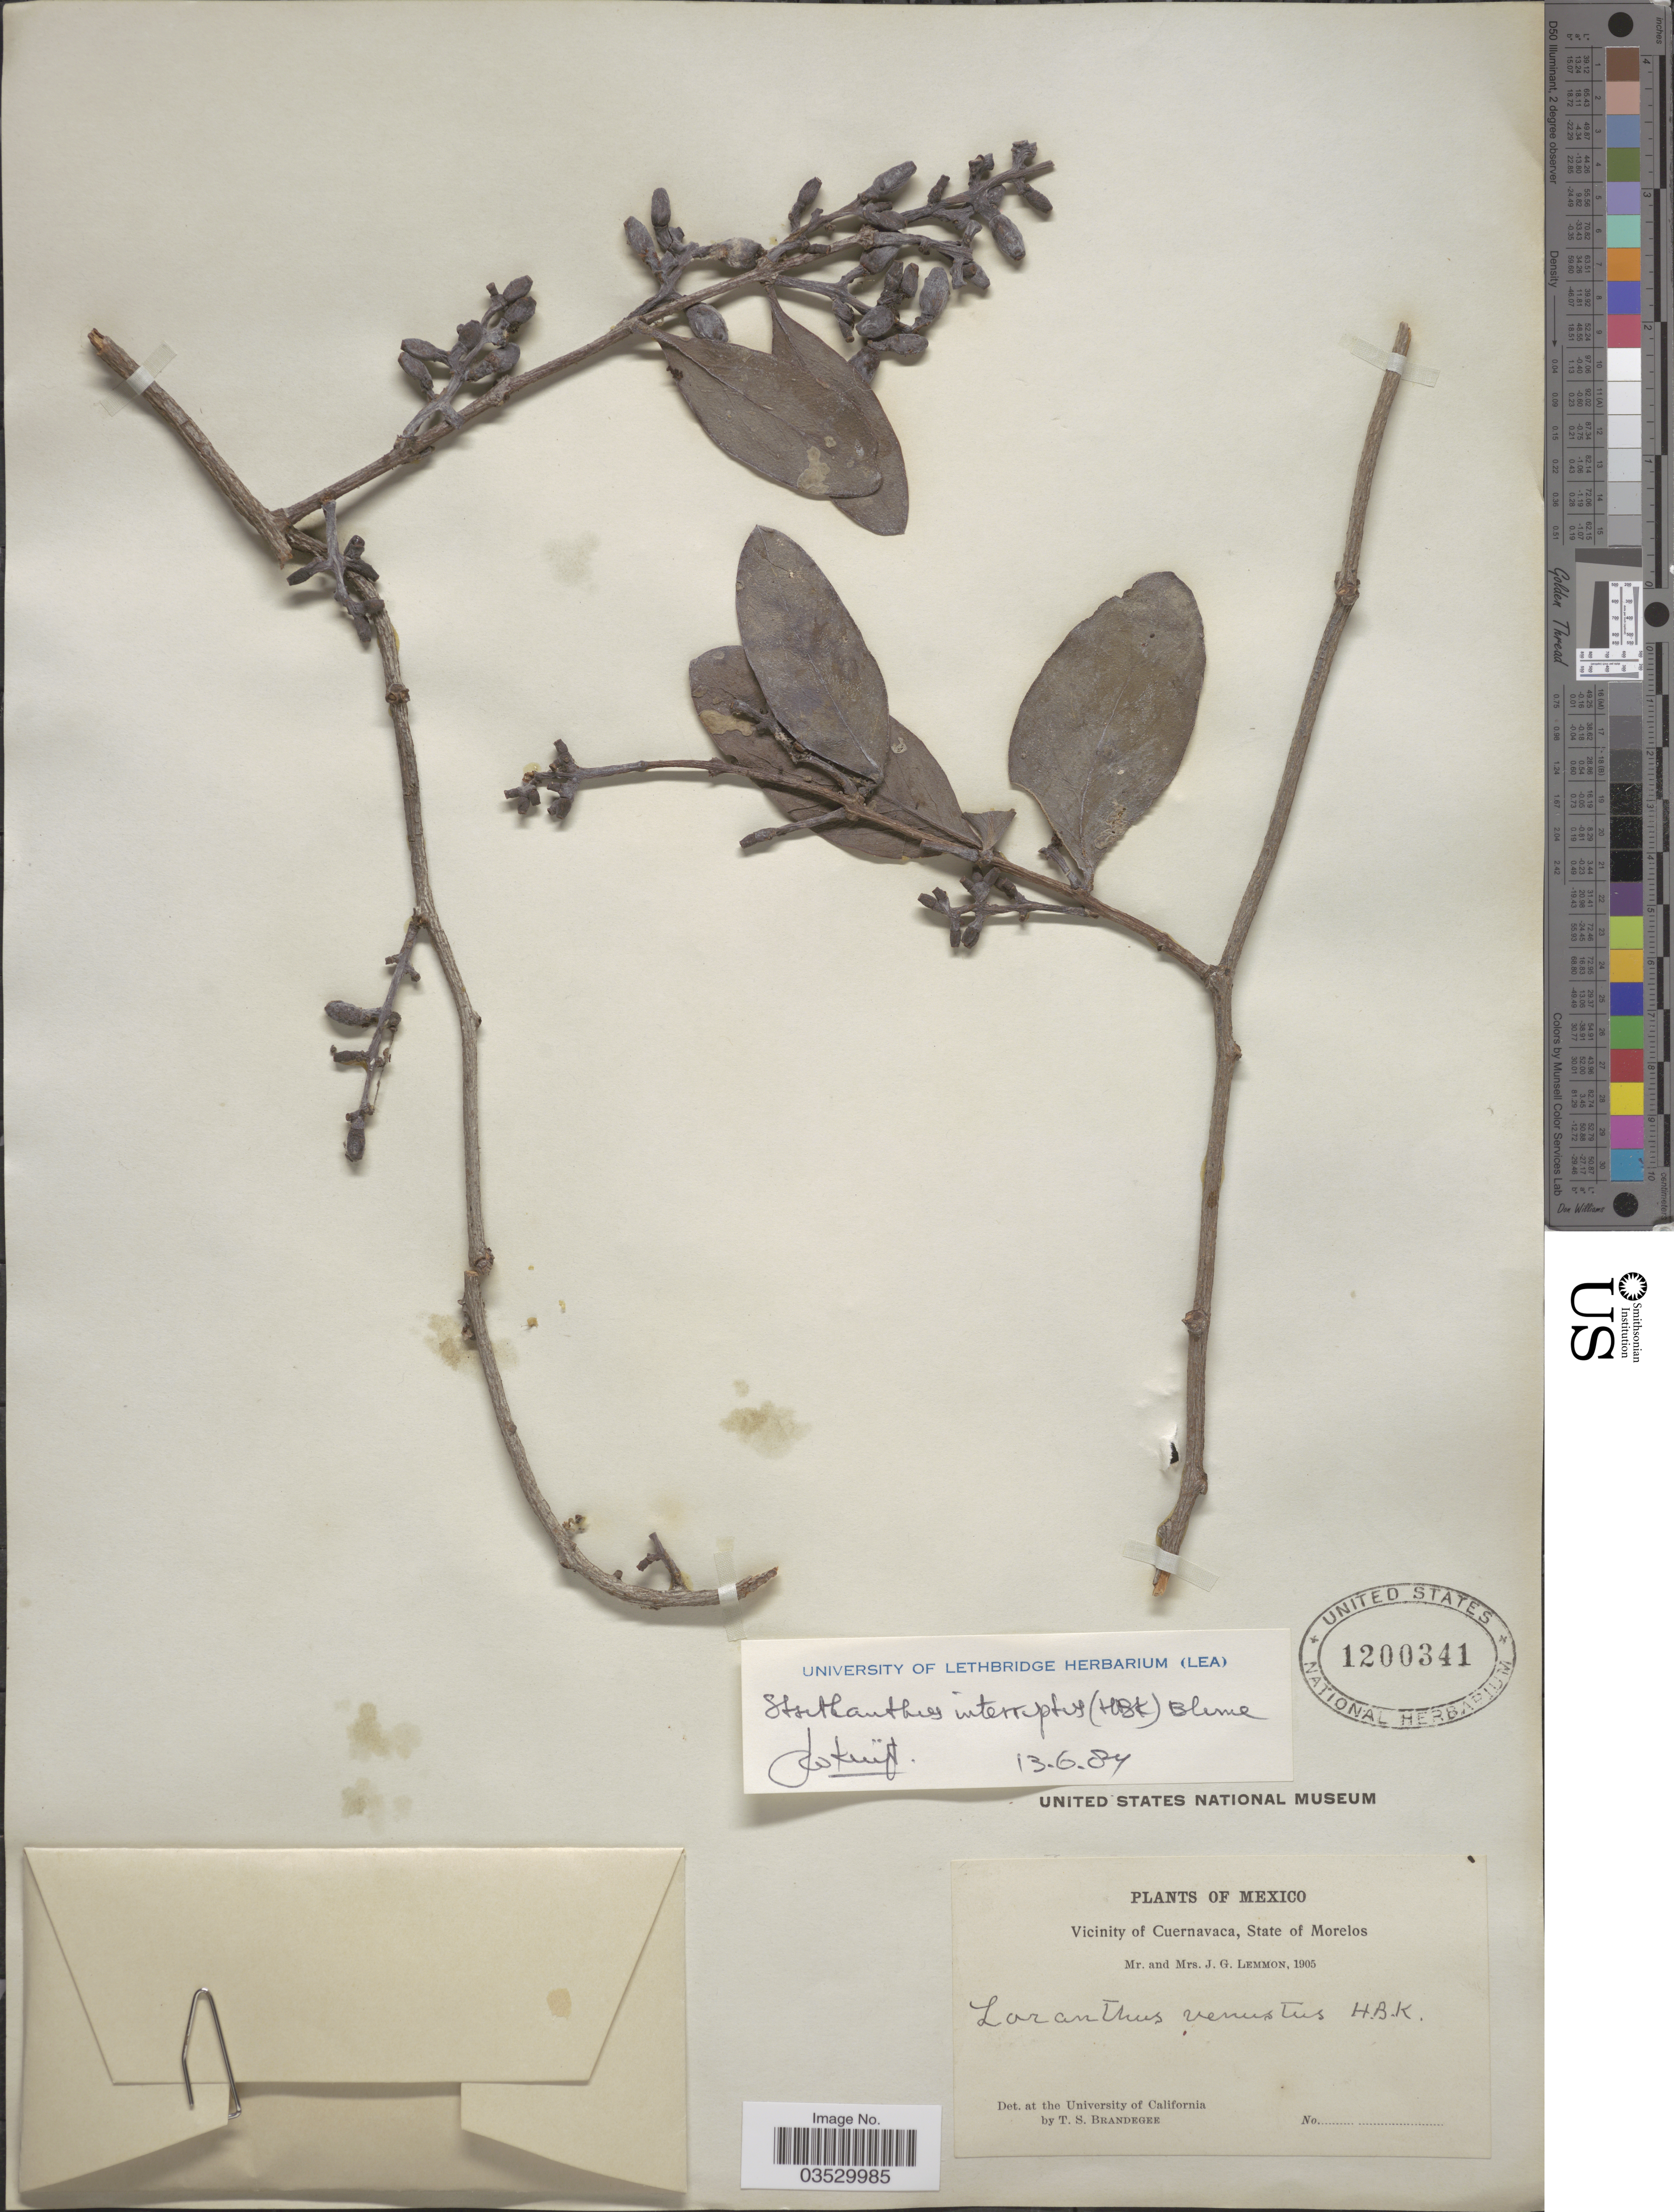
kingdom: Plantae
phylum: Tracheophyta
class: Magnoliopsida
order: Santalales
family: Loranthaceae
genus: Struthanthus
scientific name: Struthanthus interruptus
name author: (Kunth) G. Don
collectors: J. Lemmon & Mrs. J. G. Lemmon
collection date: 1905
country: Mexico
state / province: Morelos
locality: Vicinity of Cuernavaca.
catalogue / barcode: US 1200341